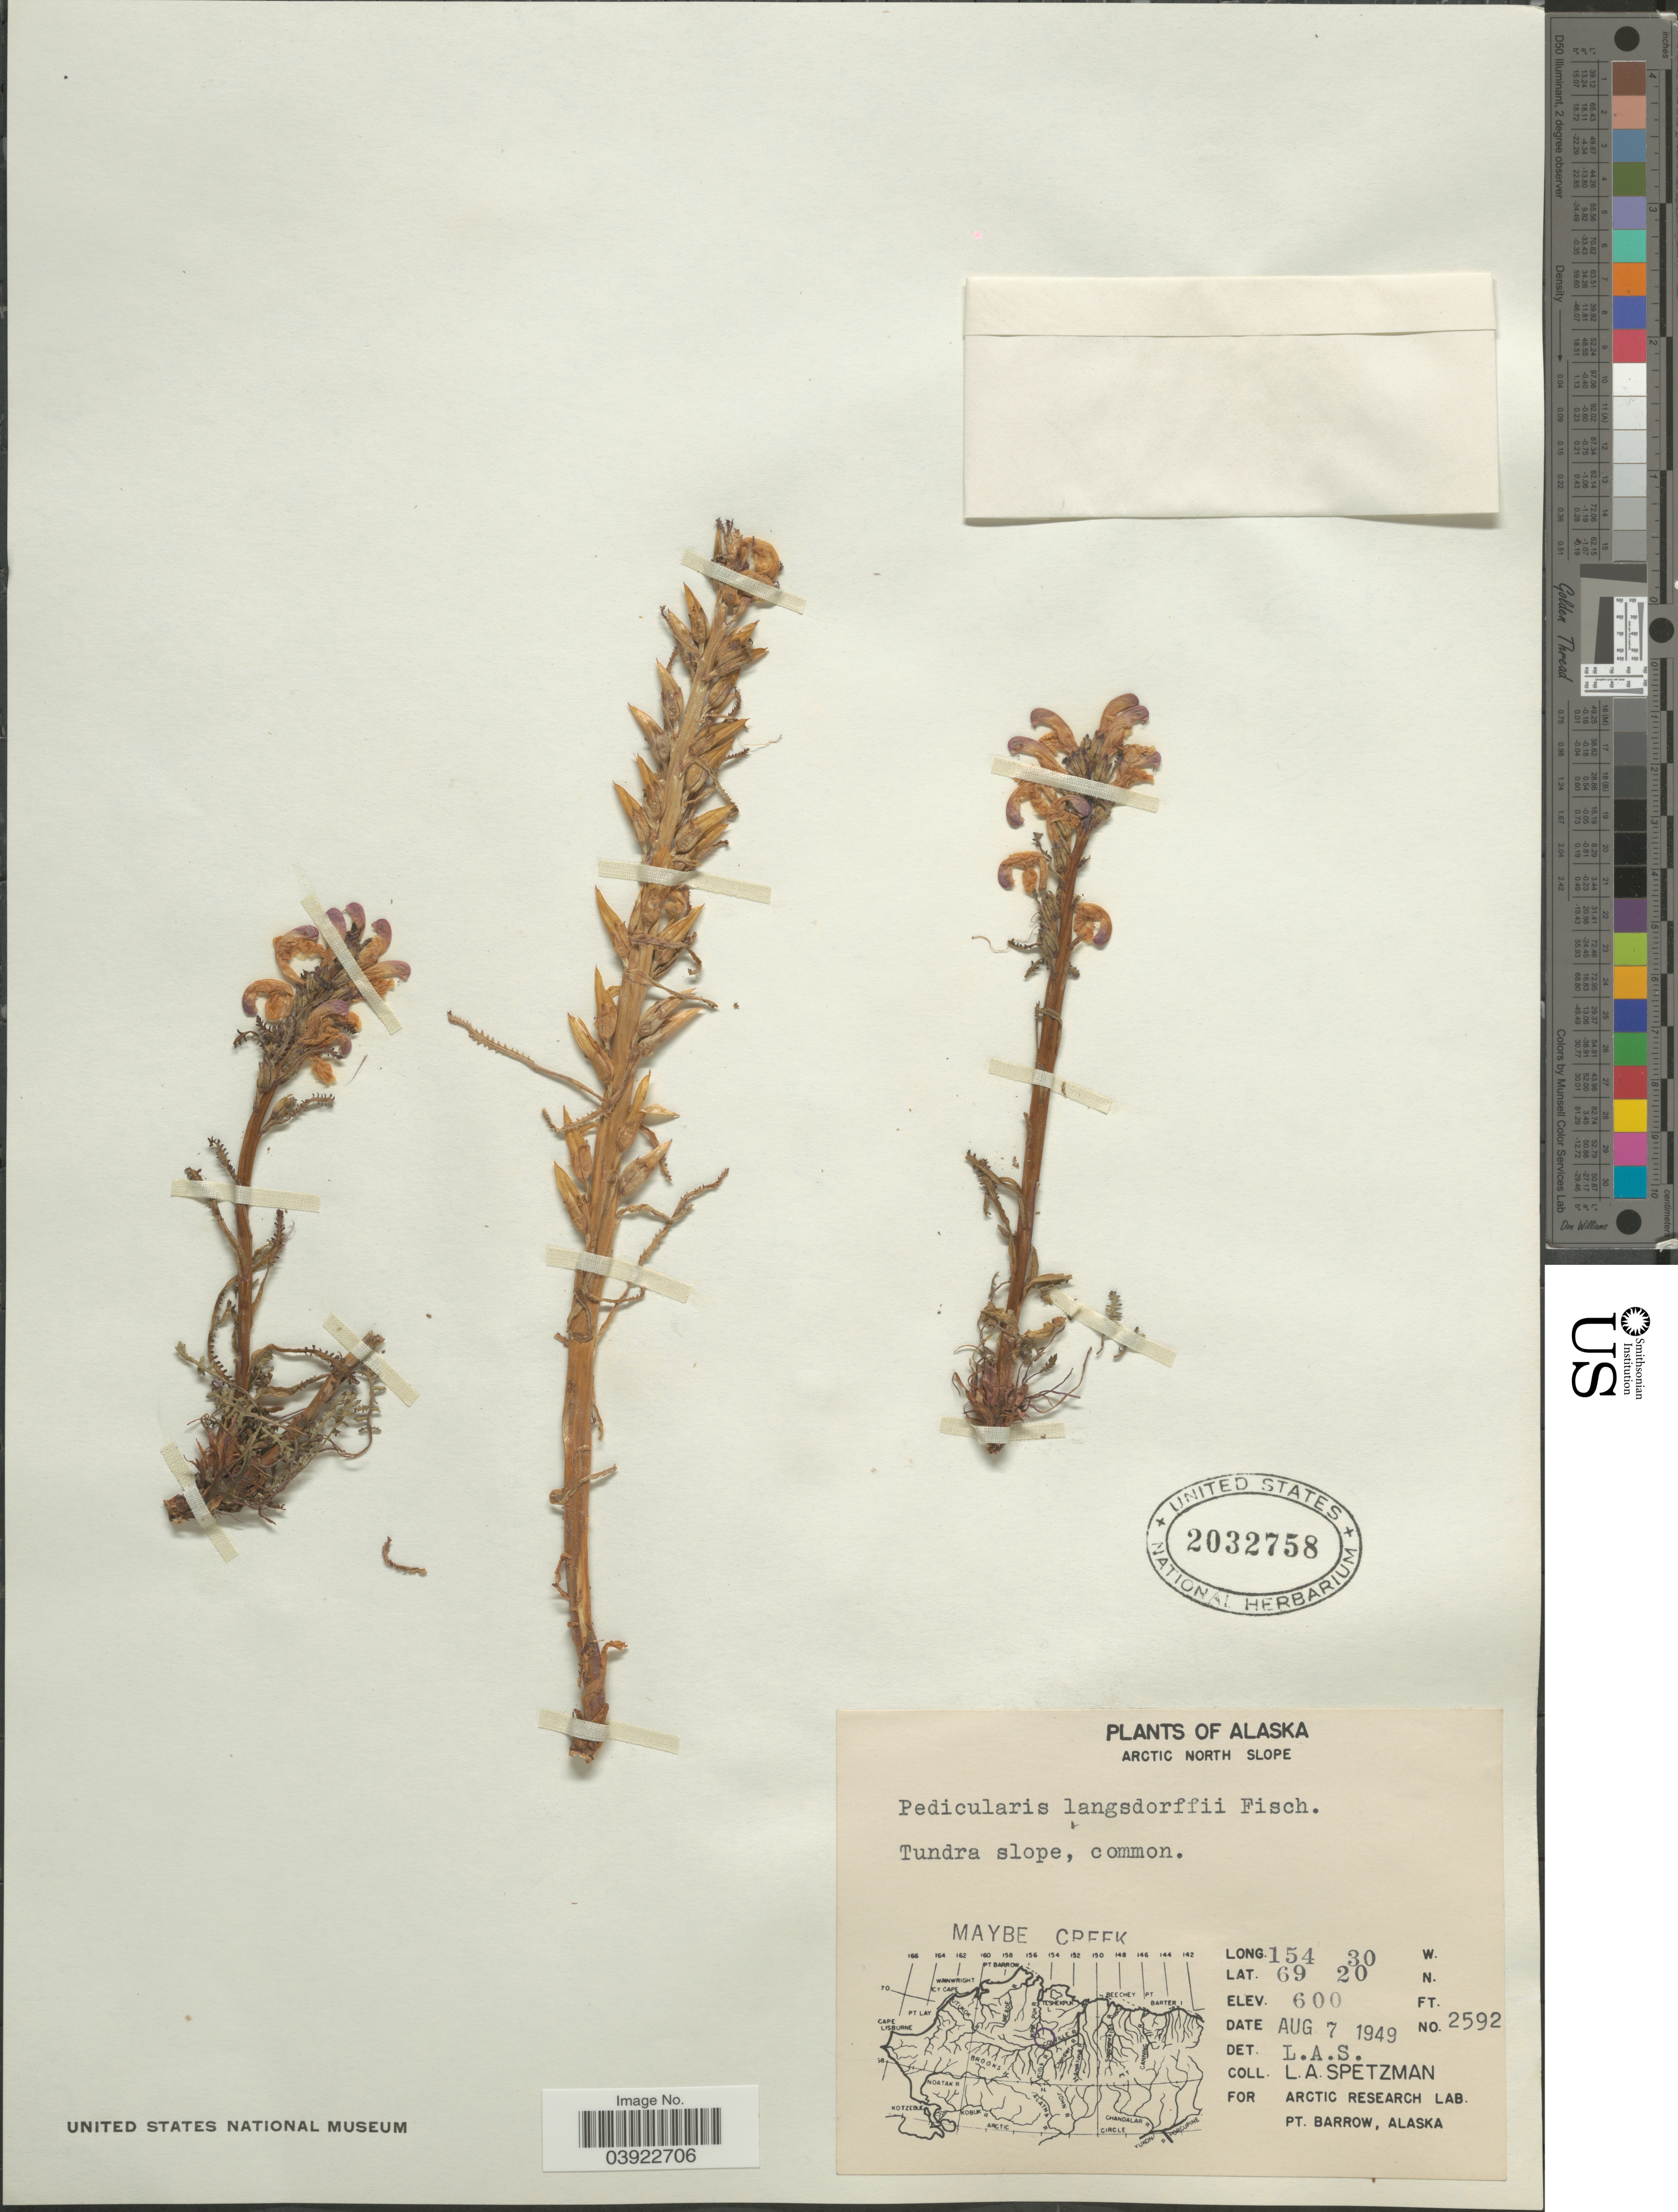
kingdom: Plantae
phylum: Tracheophyta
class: Magnoliopsida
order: Lamiales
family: Orobanchaceae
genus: Pedicularis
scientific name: Pedicularis langsdorffii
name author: Fisch. ex Steven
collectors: L. Spetzman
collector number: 2592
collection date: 1949-08-07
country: United States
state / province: Alaska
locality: Arctic North Slope. Tundra slope. Maybe Creek.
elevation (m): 183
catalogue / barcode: US 2032758